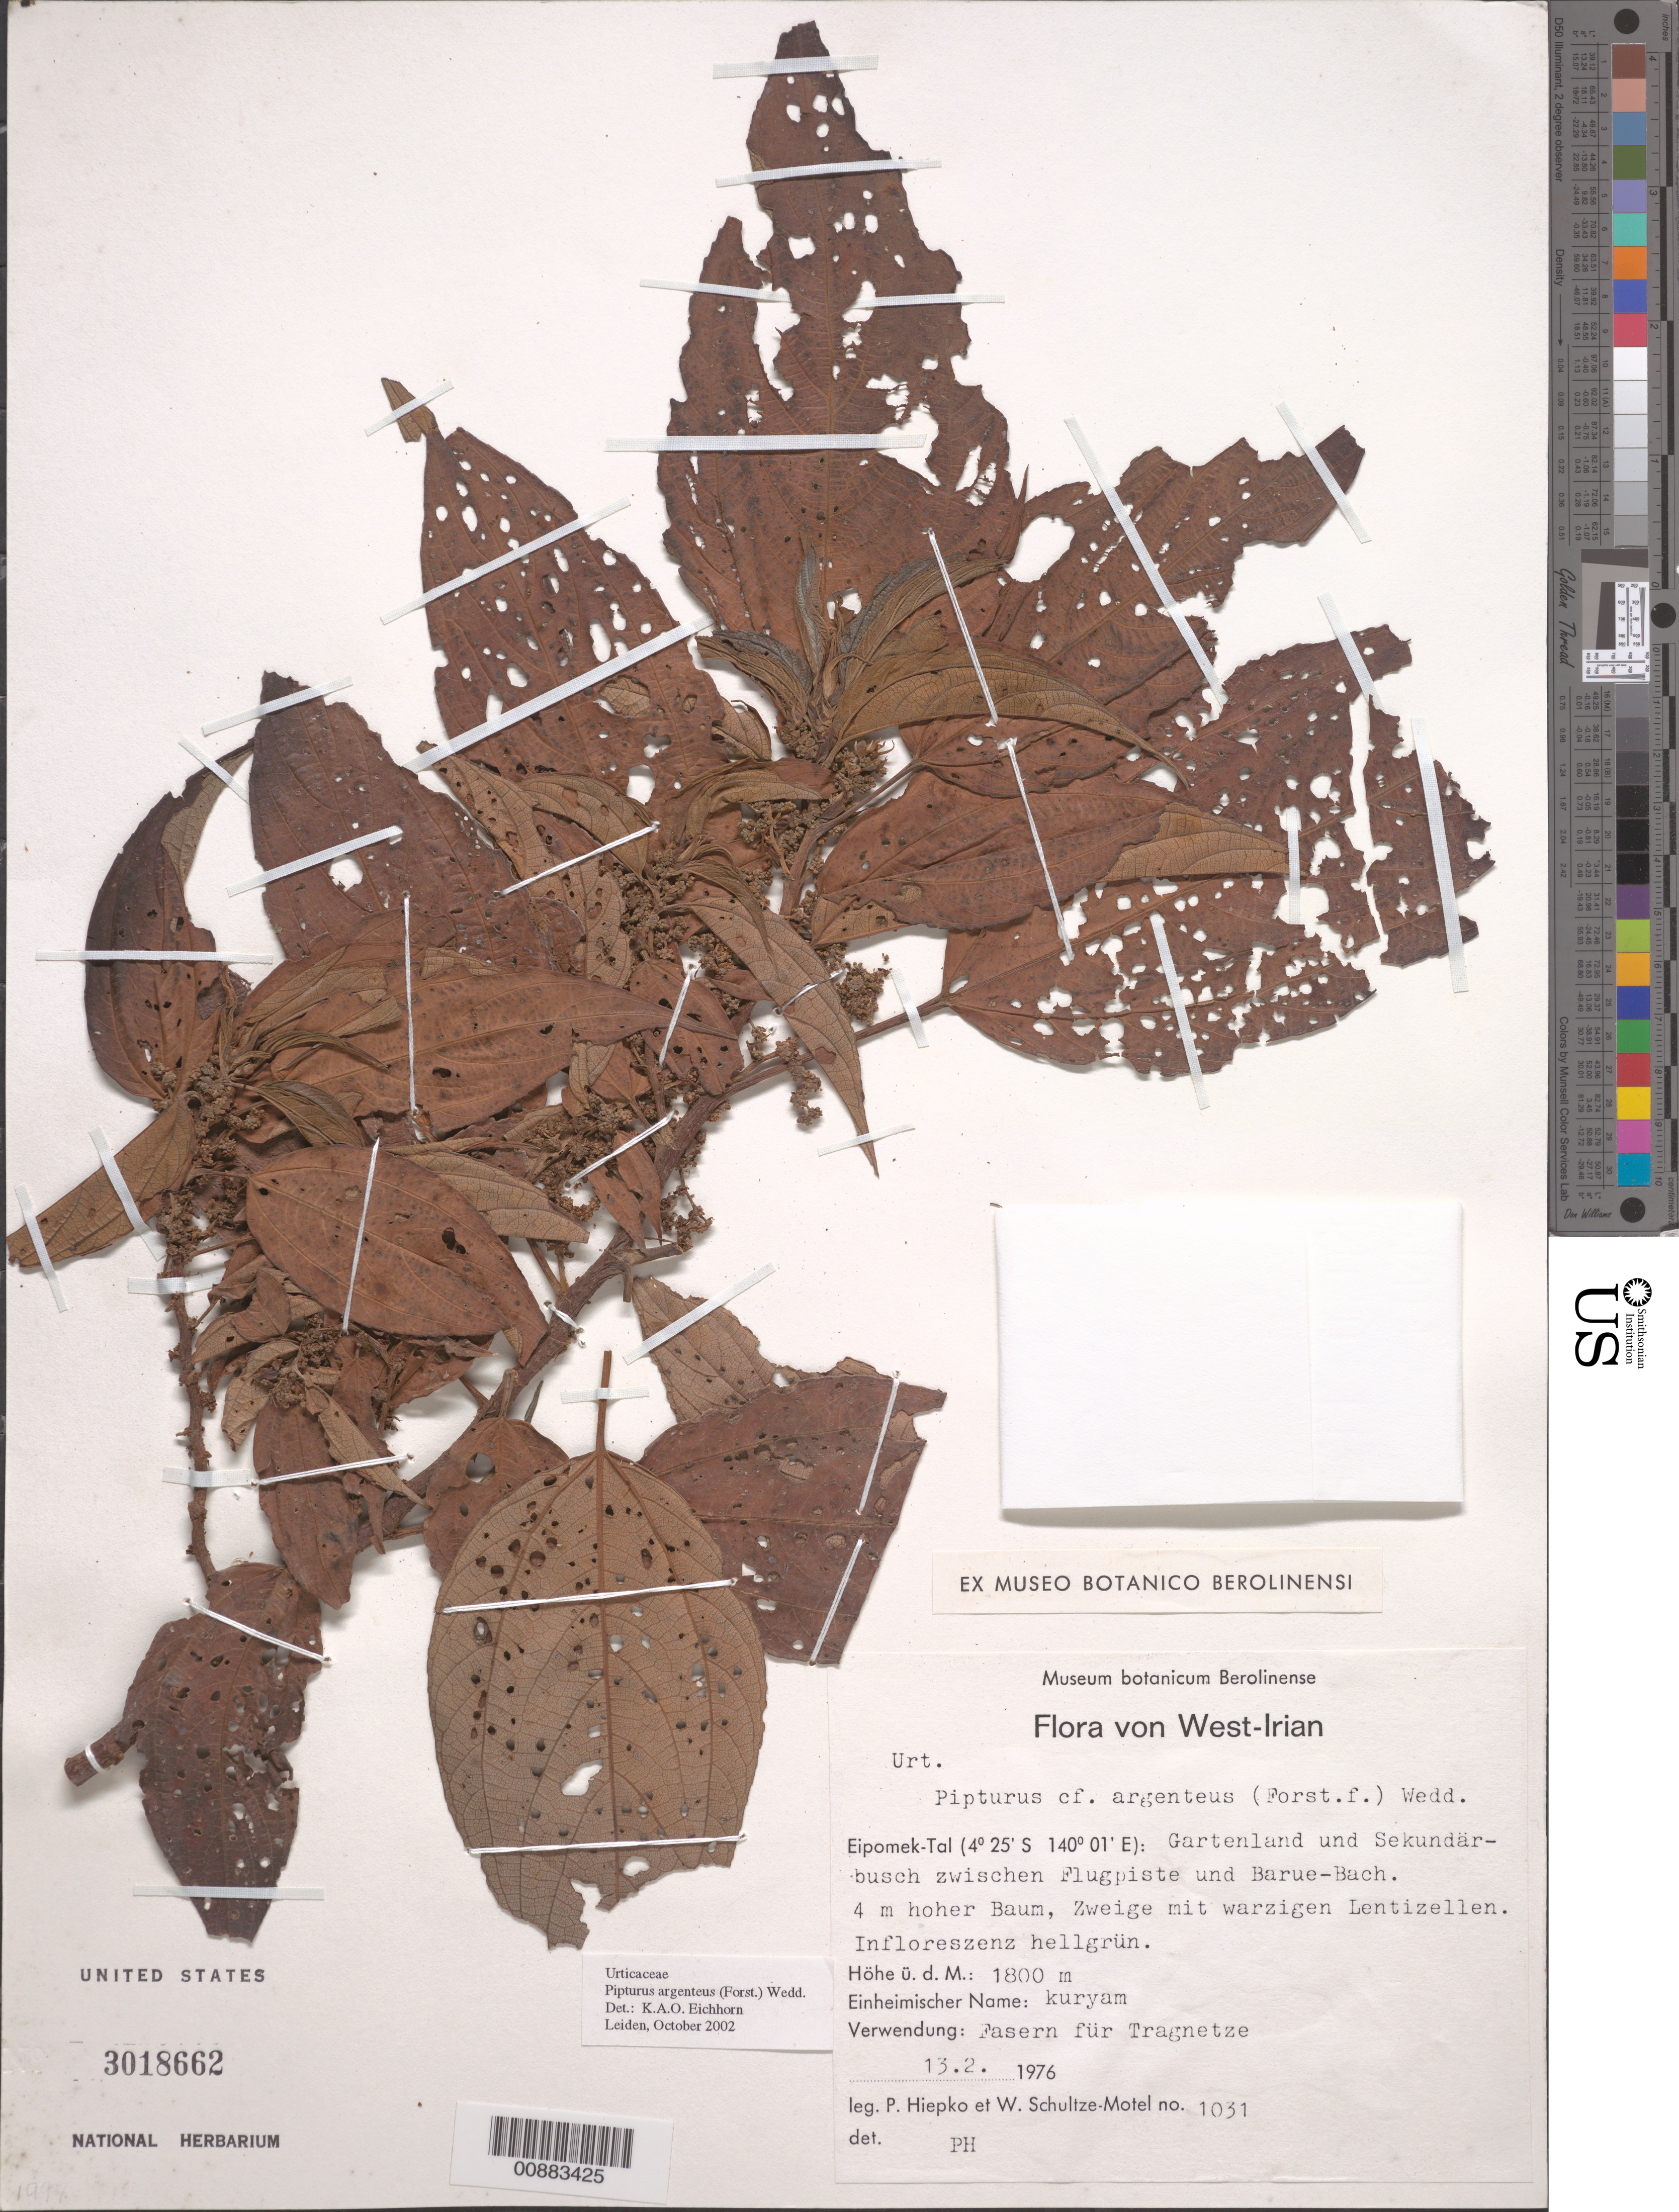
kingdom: Plantae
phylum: Tracheophyta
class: Magnoliopsida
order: Rosales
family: Urticaceae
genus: Pipturus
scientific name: Pipturus argenteus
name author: (G. Forst.) Wedd.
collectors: P. H. Hiepko & W. Schultze-Motel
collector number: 1031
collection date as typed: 13 Feb 1976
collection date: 1976-02-13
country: Papua New Guinea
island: New Guinea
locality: Gartenland und Sekundarbusch zwischen Flugpiste und Barue- Bach.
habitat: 4 m high Baum, Zweige mit warzigen Lentizellen.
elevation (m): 1800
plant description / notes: Label in German.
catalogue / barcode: US 3018662